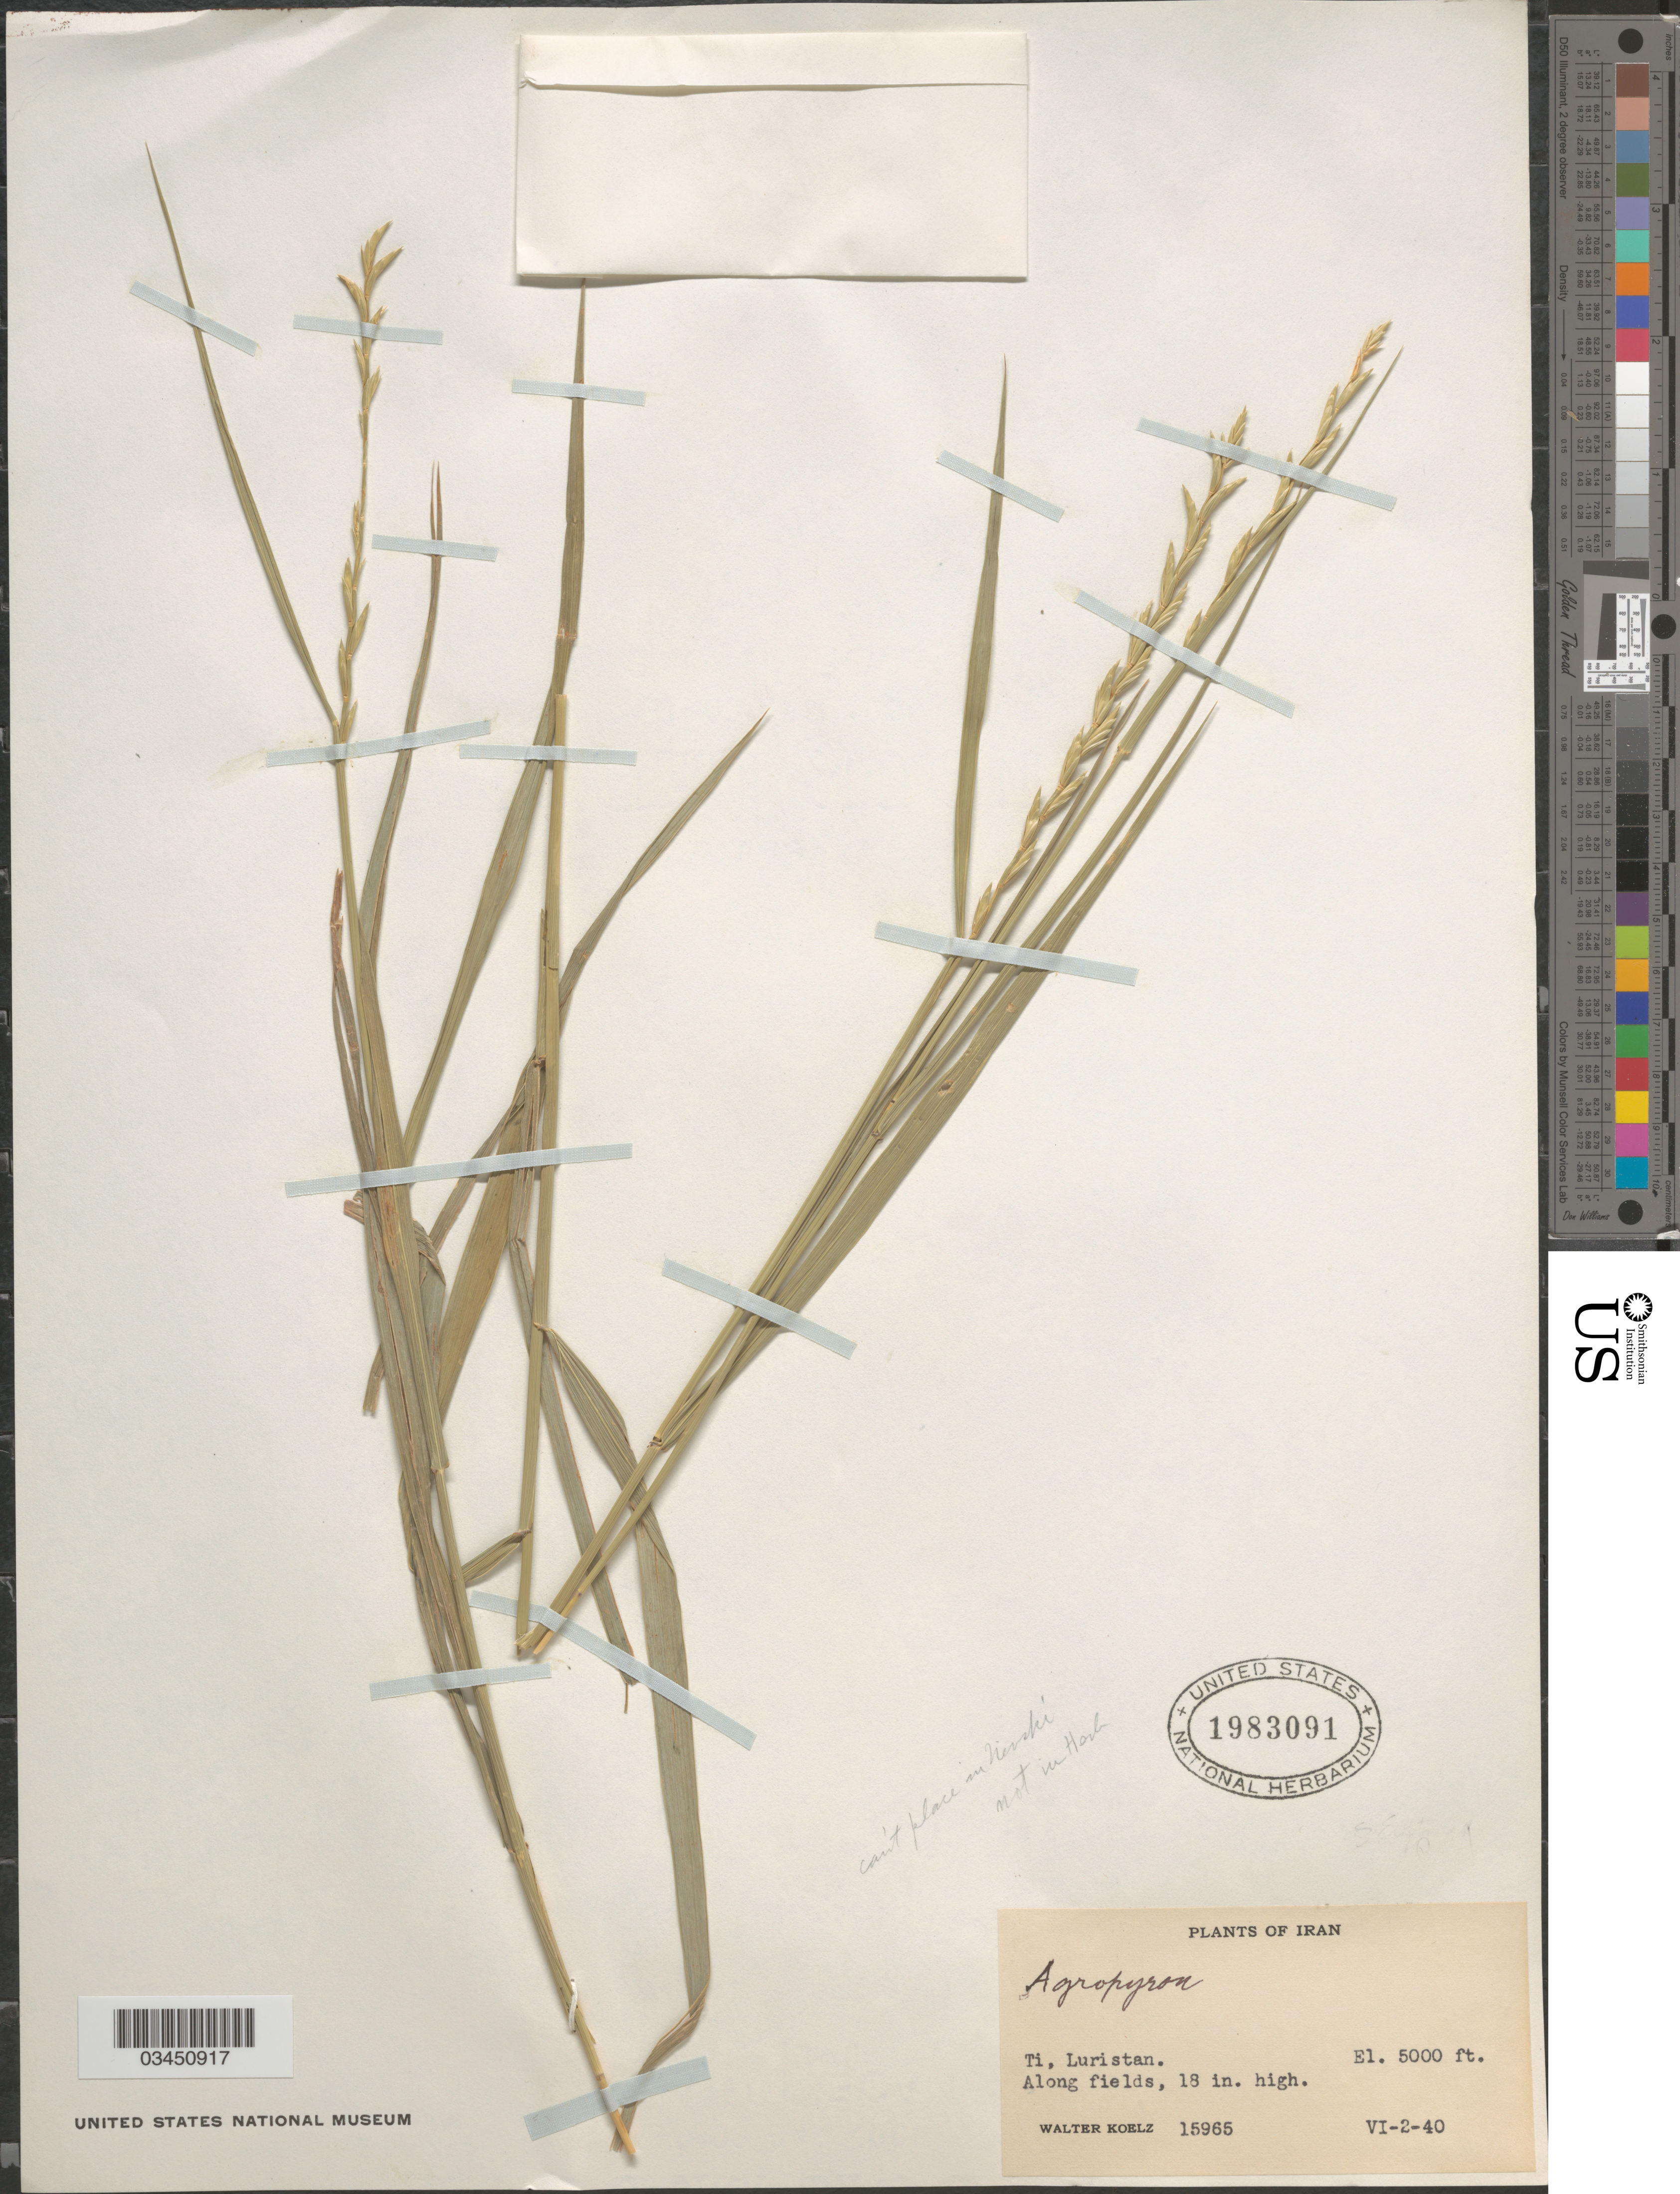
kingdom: Plantae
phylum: Tracheophyta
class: Liliopsida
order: Poales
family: Poaceae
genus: Elymus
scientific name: Elymus sp.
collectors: W. N. Koelz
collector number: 15965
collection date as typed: Transcribed d/m/y: 2/6/40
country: Iran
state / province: Lorestan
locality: Ti, Luristan. Along fields, 18 in. high.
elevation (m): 1524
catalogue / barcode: US 1983091